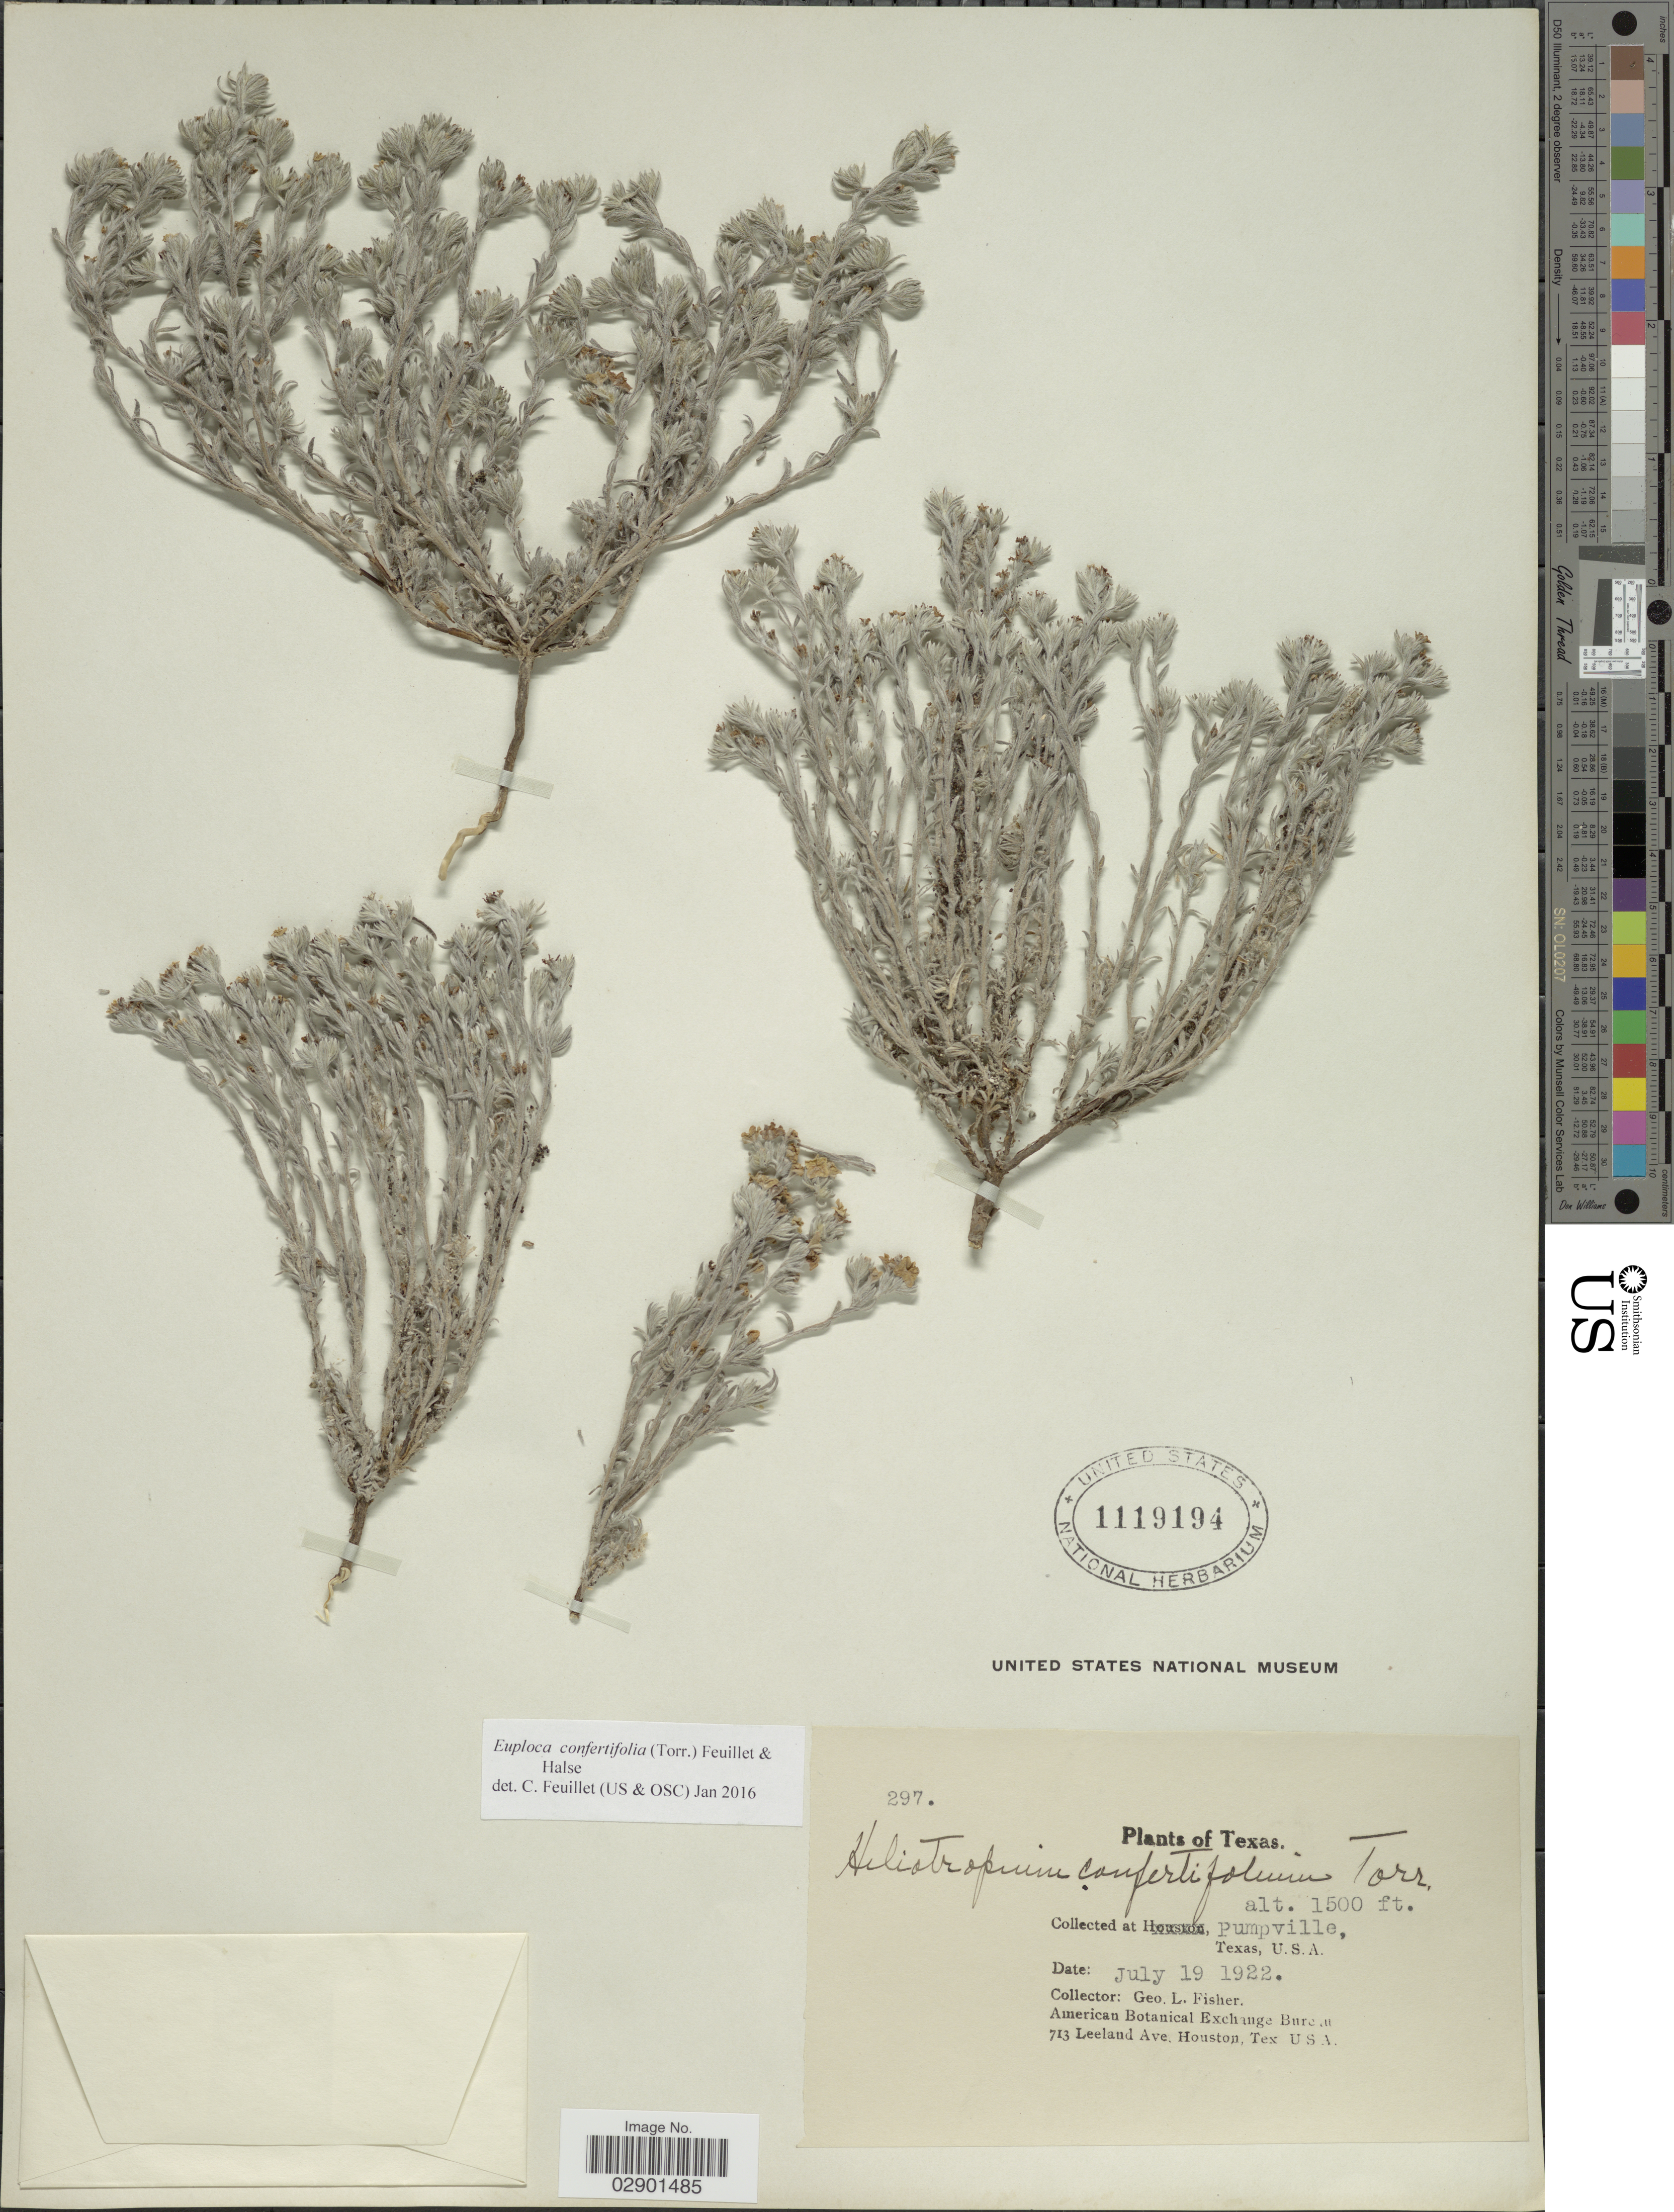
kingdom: Plantae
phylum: Tracheophyta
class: Magnoliopsida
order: Boraginales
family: Heliotropiaceae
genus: Euploca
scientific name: Euploca confertifolium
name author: (Torr.) Feuillet & Halse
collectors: G. L. Fisher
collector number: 297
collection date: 1922-07-19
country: United States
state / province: Texas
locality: Pumpville.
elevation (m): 457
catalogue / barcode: US 1119194